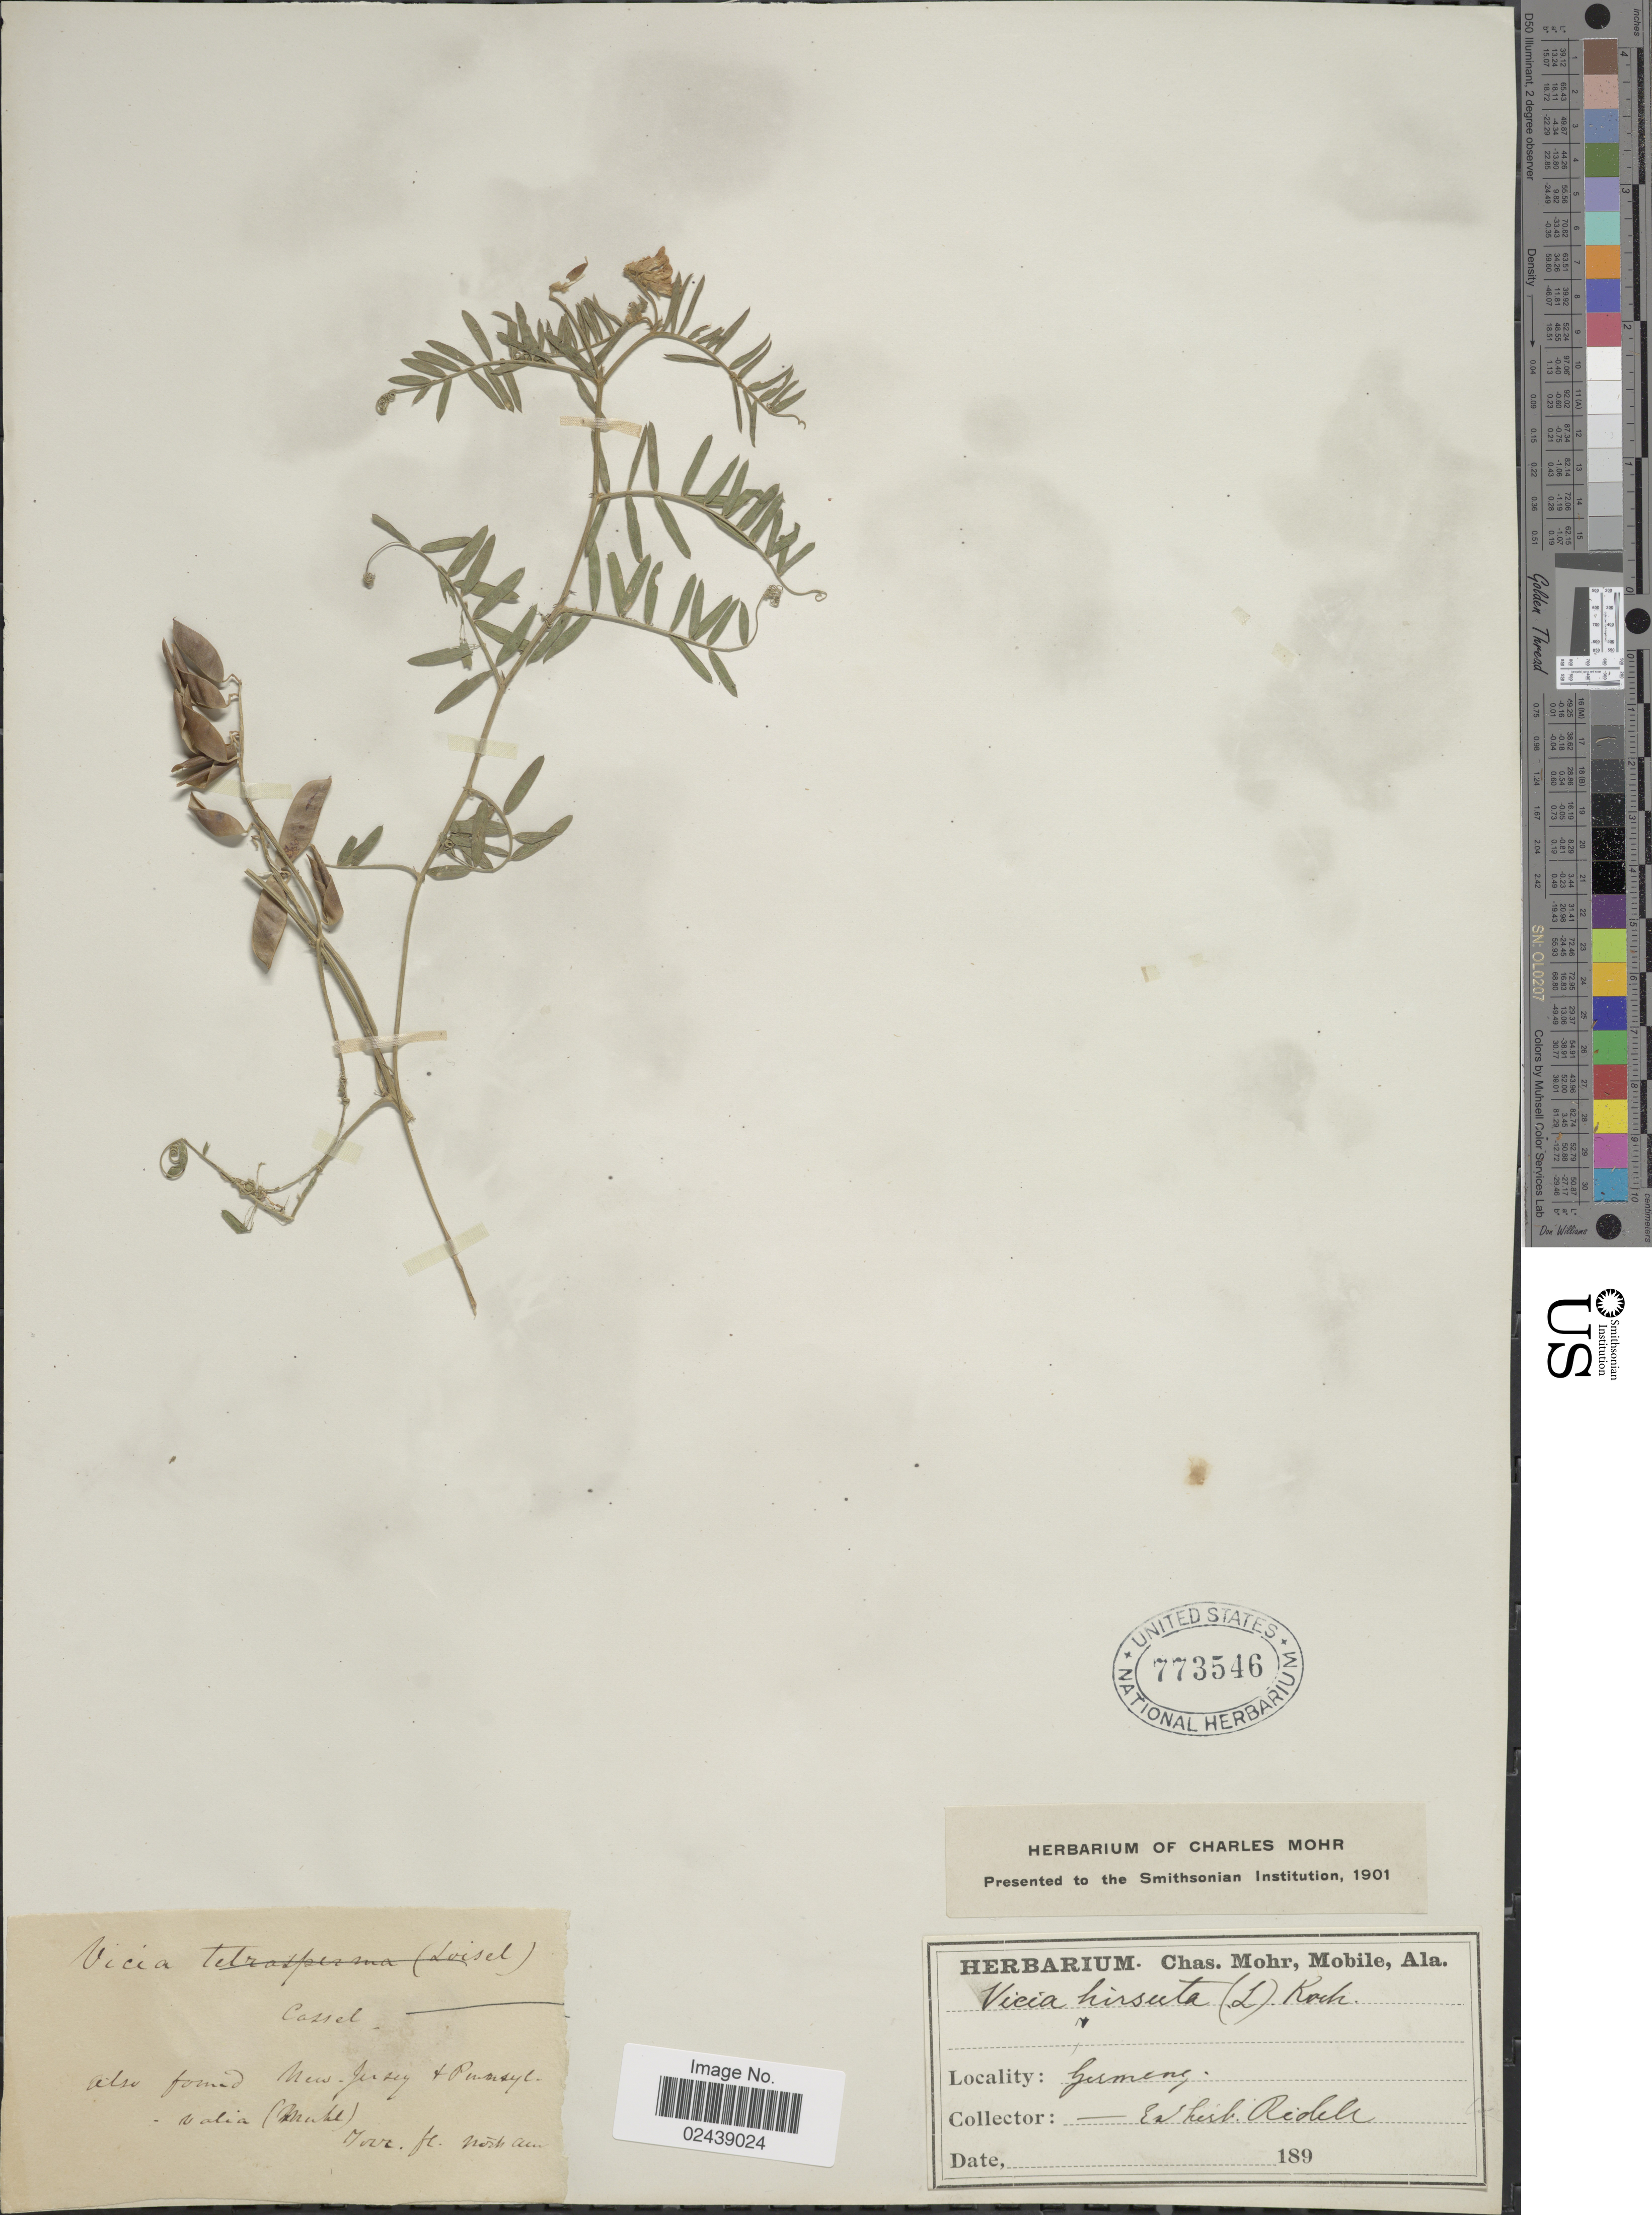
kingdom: Plantae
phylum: Tracheophyta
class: Magnoliopsida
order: Fabales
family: Fabaceae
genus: Vicia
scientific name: Vicia hirsuta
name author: (L.) A. Gray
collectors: ex herb. Ridell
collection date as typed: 189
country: Germany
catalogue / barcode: US 773546